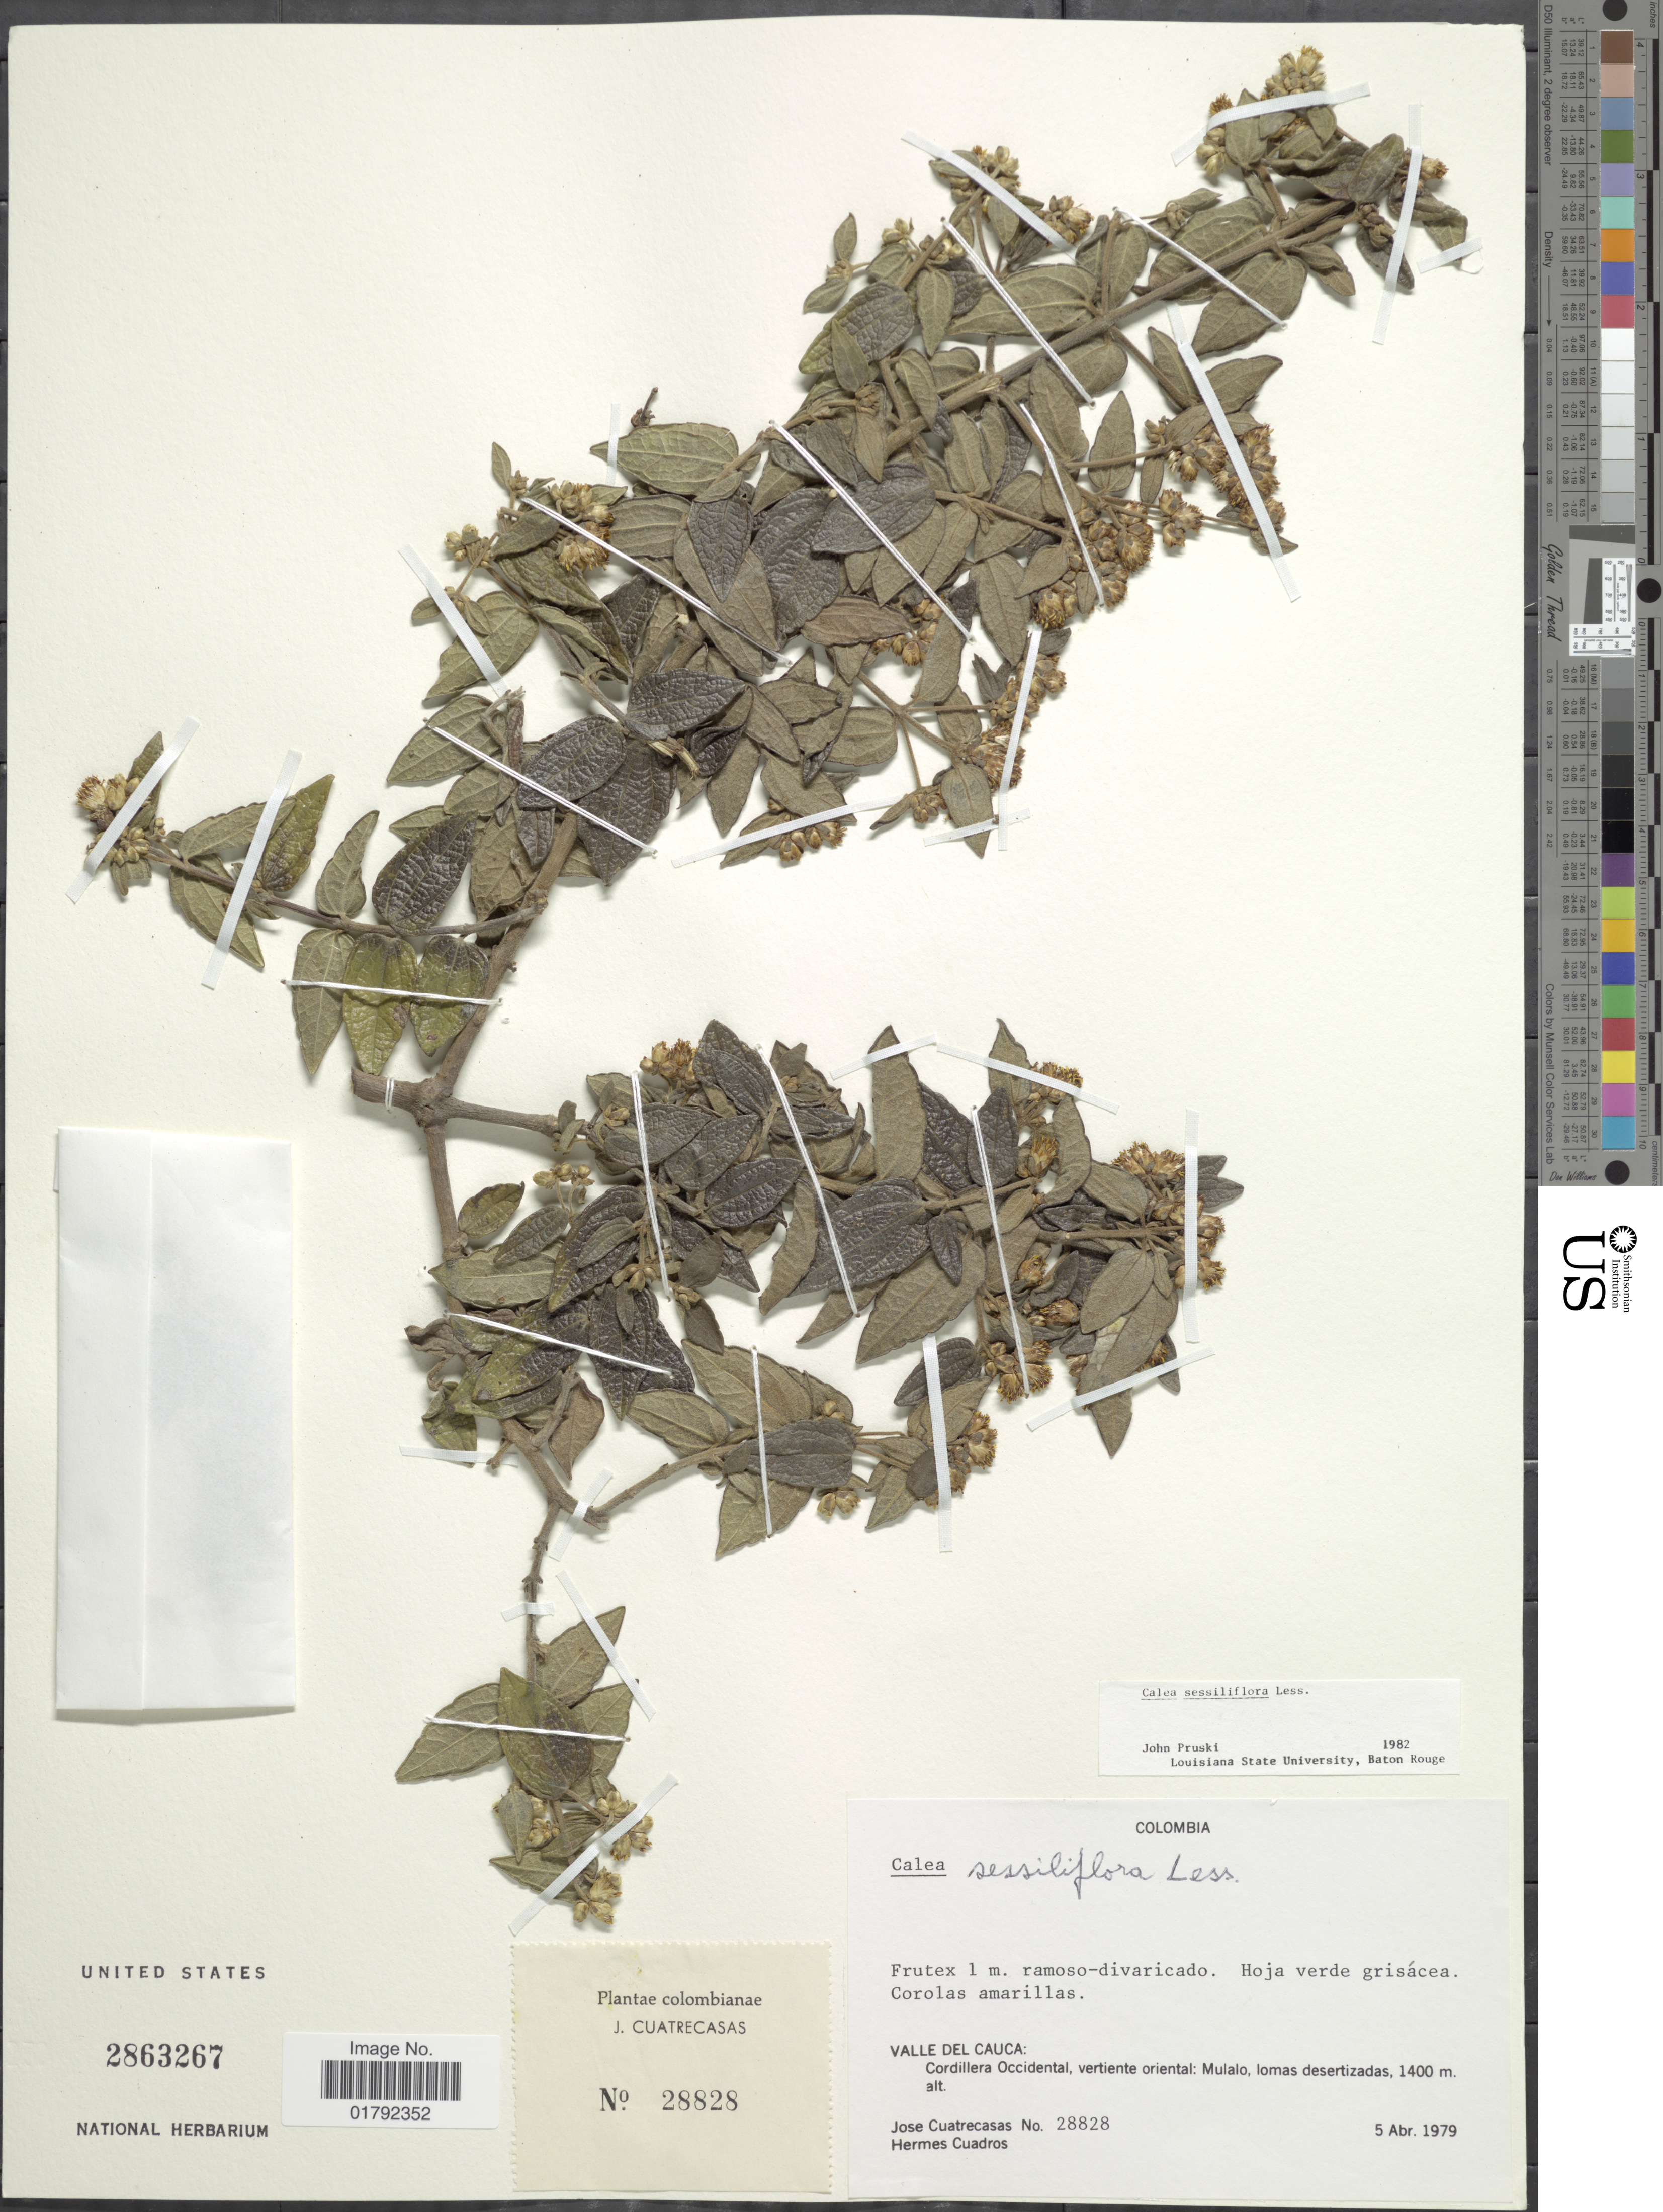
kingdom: Plantae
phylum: Tracheophyta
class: Magnoliopsida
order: Asterales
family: Asteraceae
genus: Calea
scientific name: Calea sessiliflora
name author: Less.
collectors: J. Cuatrecasas & H. Cuadros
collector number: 28828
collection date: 1979-04-05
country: Colombia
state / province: Valle del Cauca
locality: Cordillera Occidental, vertiente oriental: Mulalo, lomas desertizadas.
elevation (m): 1400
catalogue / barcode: US 2863267